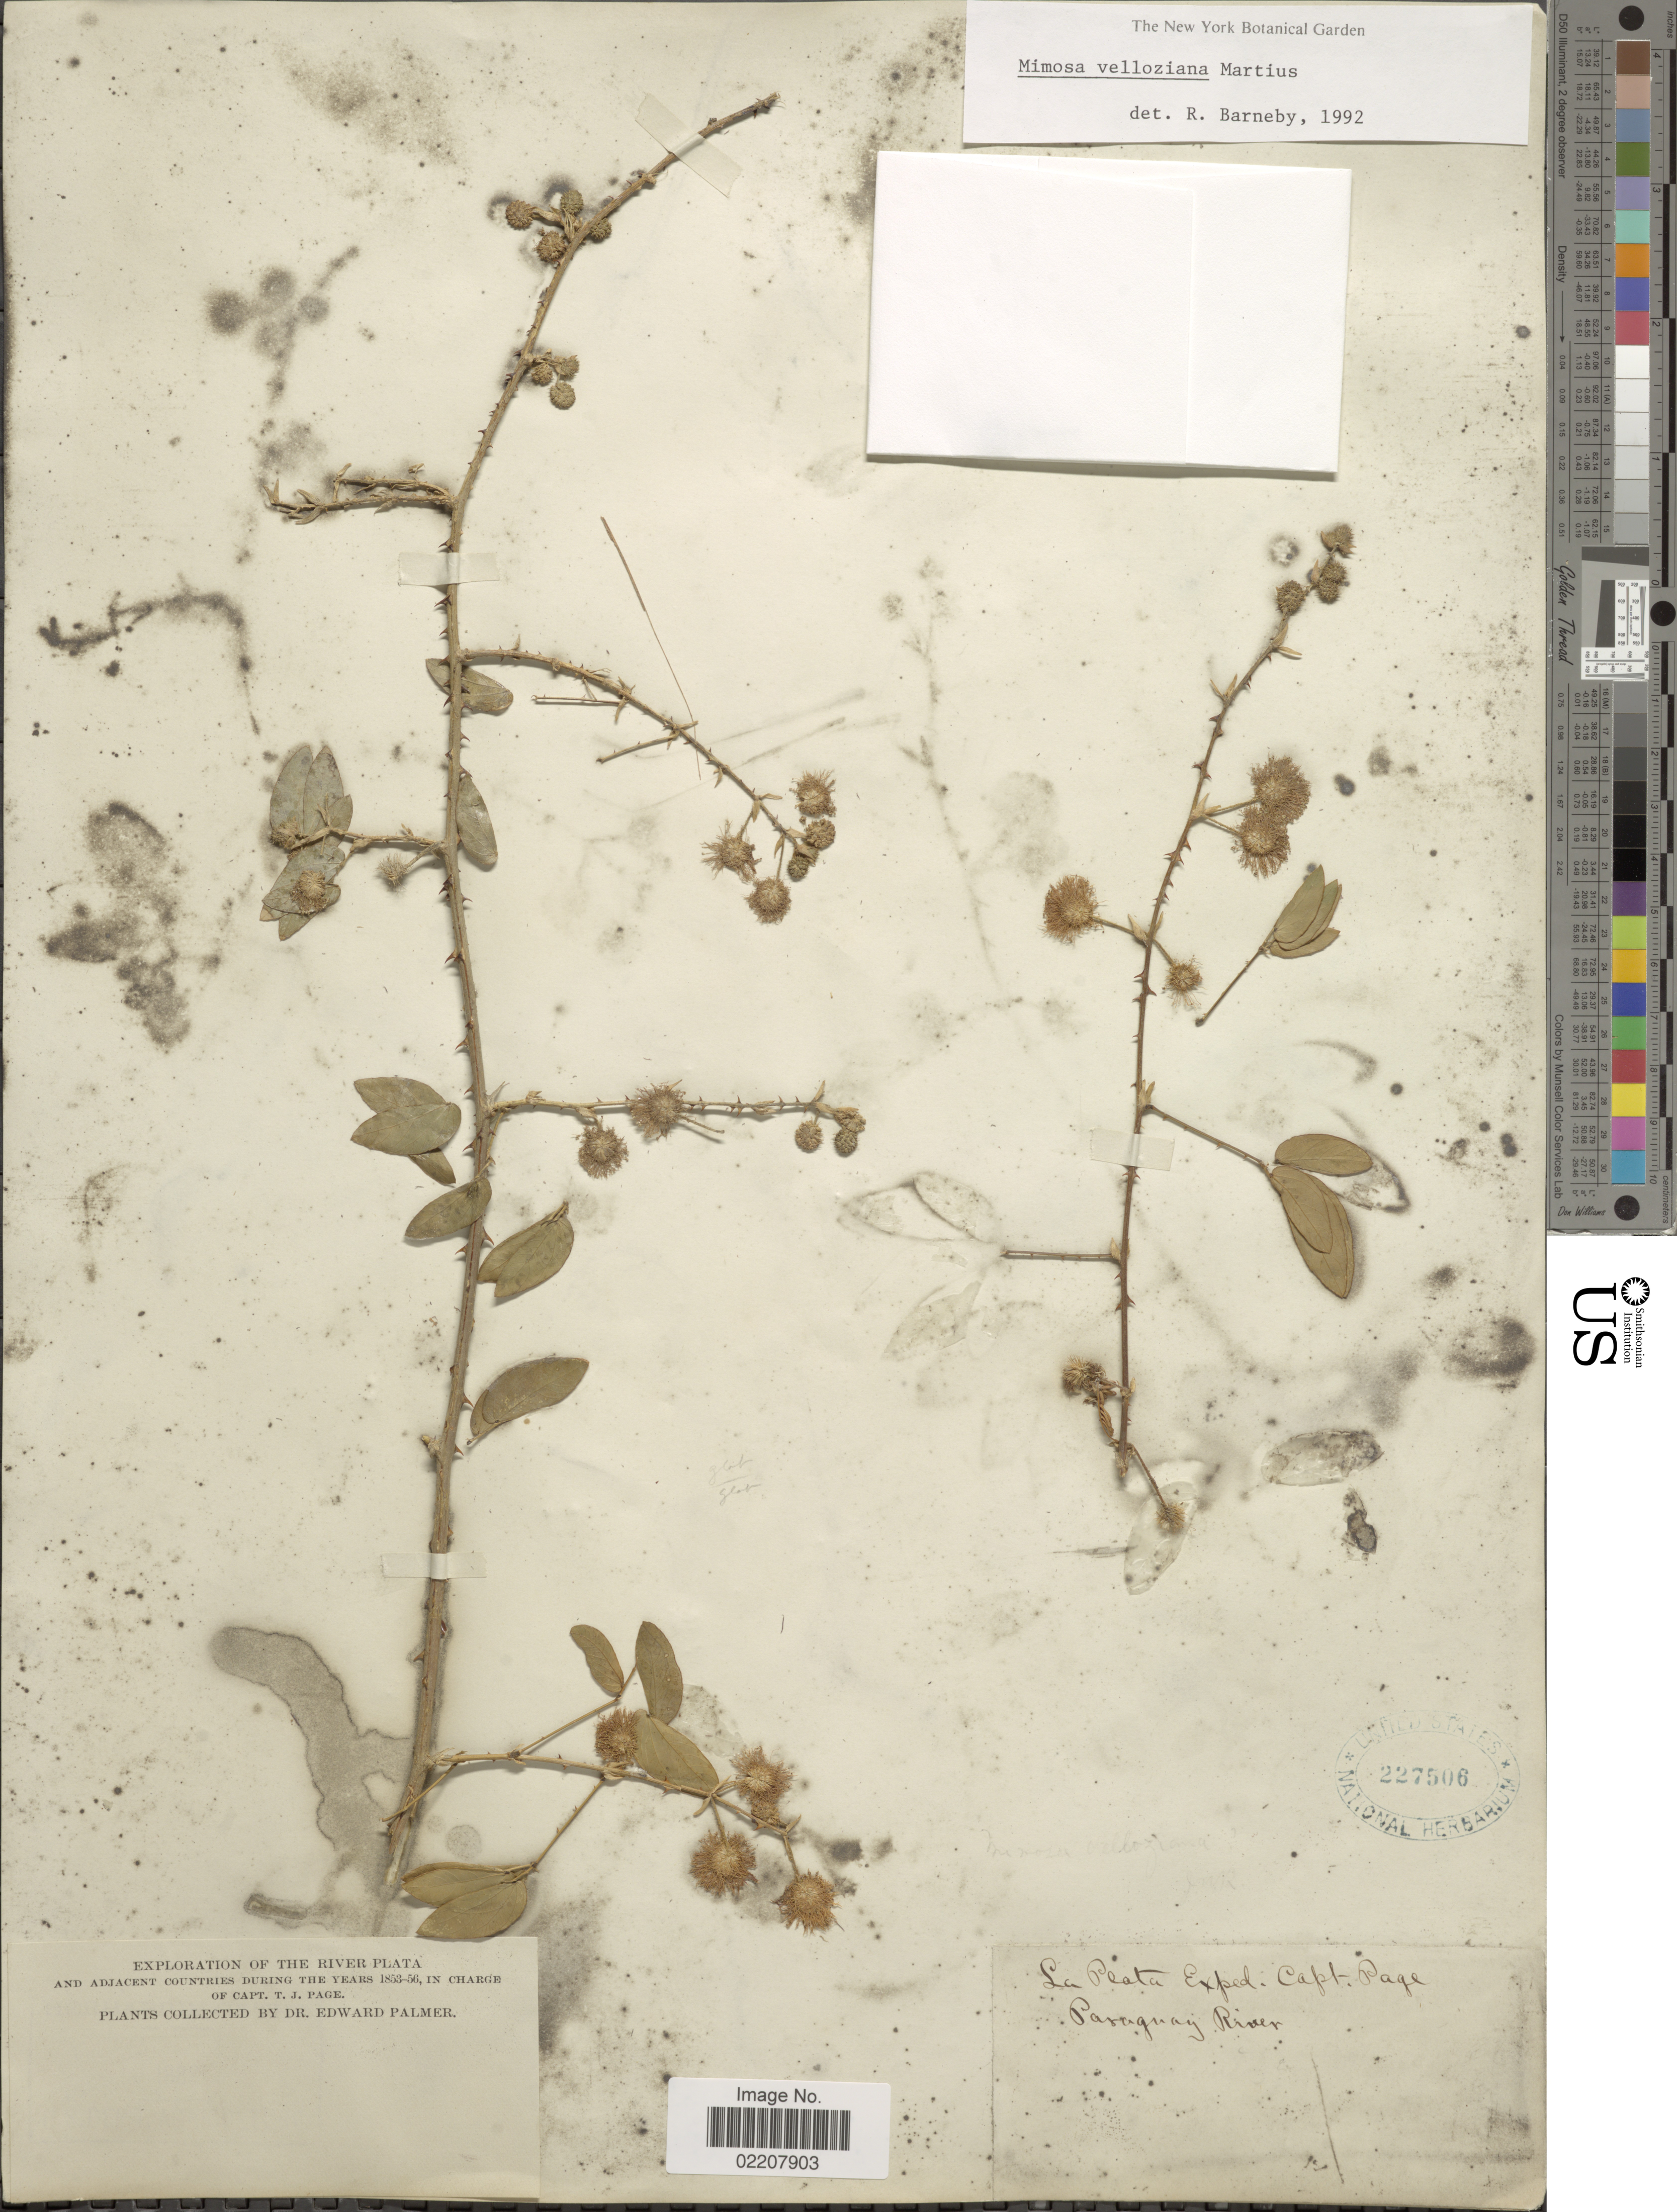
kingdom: Plantae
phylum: Tracheophyta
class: Magnoliopsida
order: Fabales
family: Fabaceae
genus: Mimosa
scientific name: Mimosa velloziana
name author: Mart.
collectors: E. Palmer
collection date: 1853/1856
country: Paraguay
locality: Paraguay River, The River Plata and adjacent countries.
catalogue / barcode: US 227506